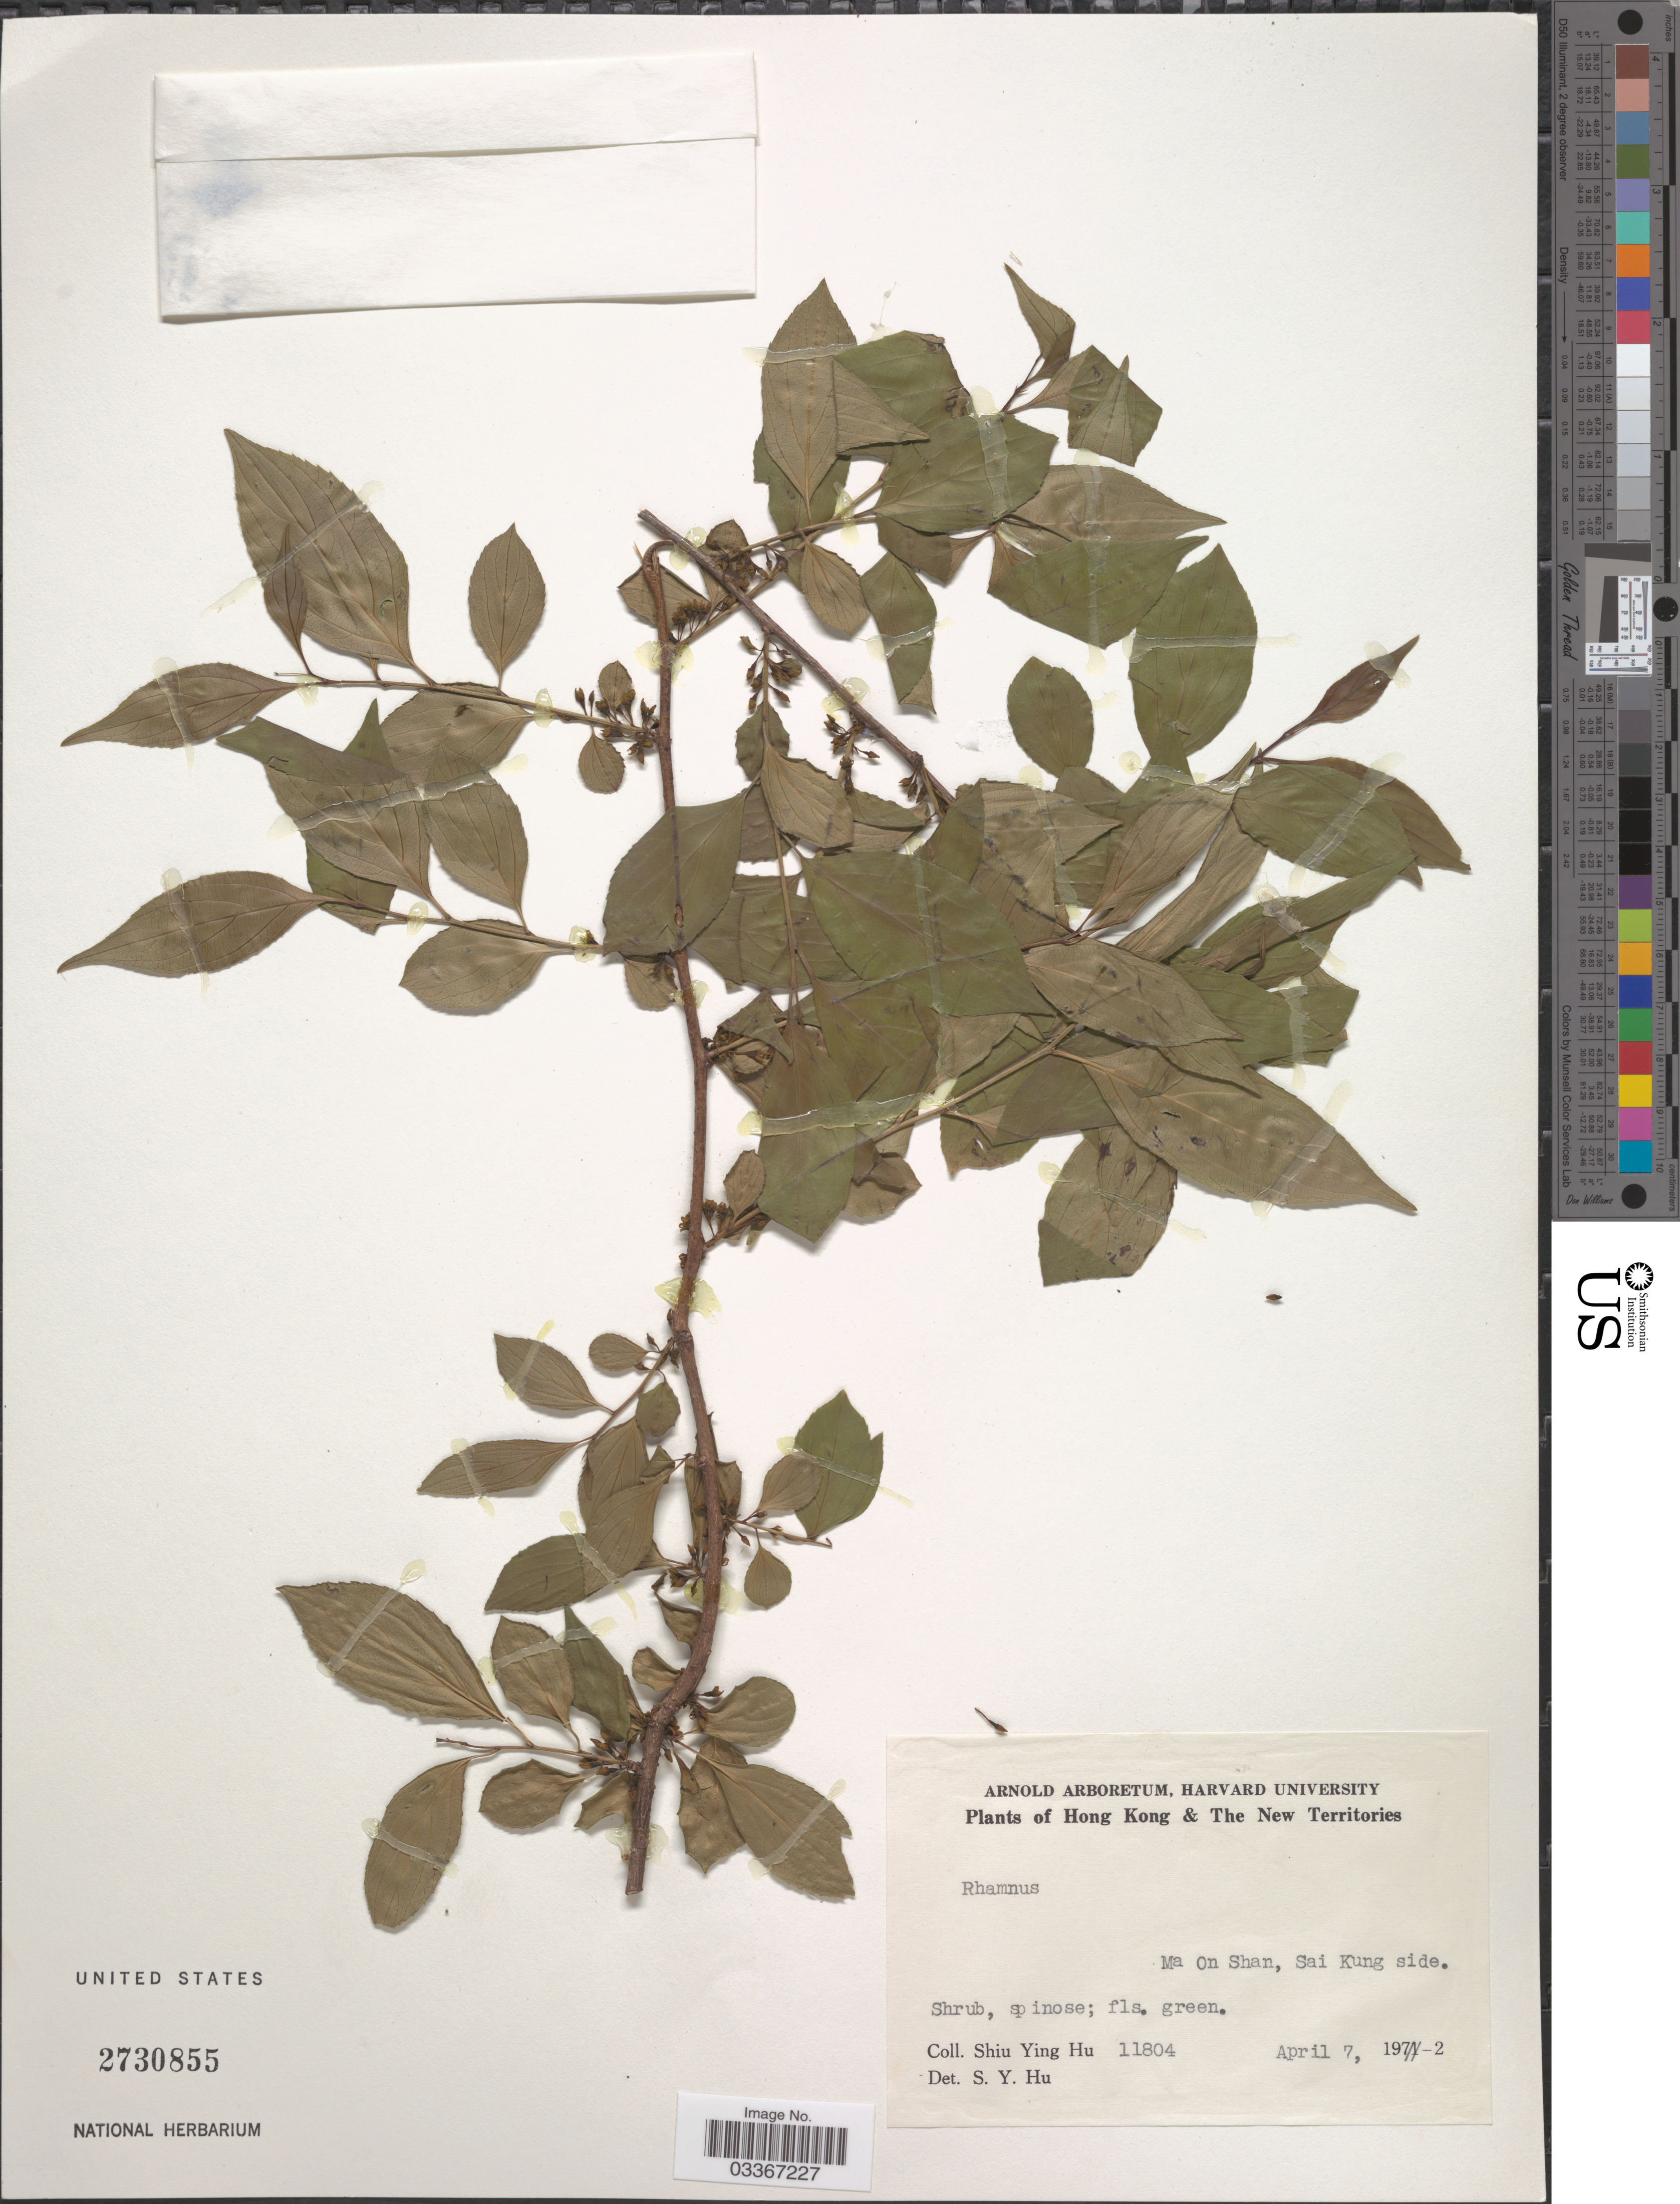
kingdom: Plantae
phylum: Tracheophyta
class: Magnoliopsida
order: Rosales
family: Rhamnaceae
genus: Rhamnus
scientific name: Rhamnus sp.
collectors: S. Y. Hu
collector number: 11804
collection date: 1972-04-07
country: China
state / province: Hong Kong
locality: Hong Kong & The New Territories. Ma On Shan, Sai Kung side.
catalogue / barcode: US 2730855